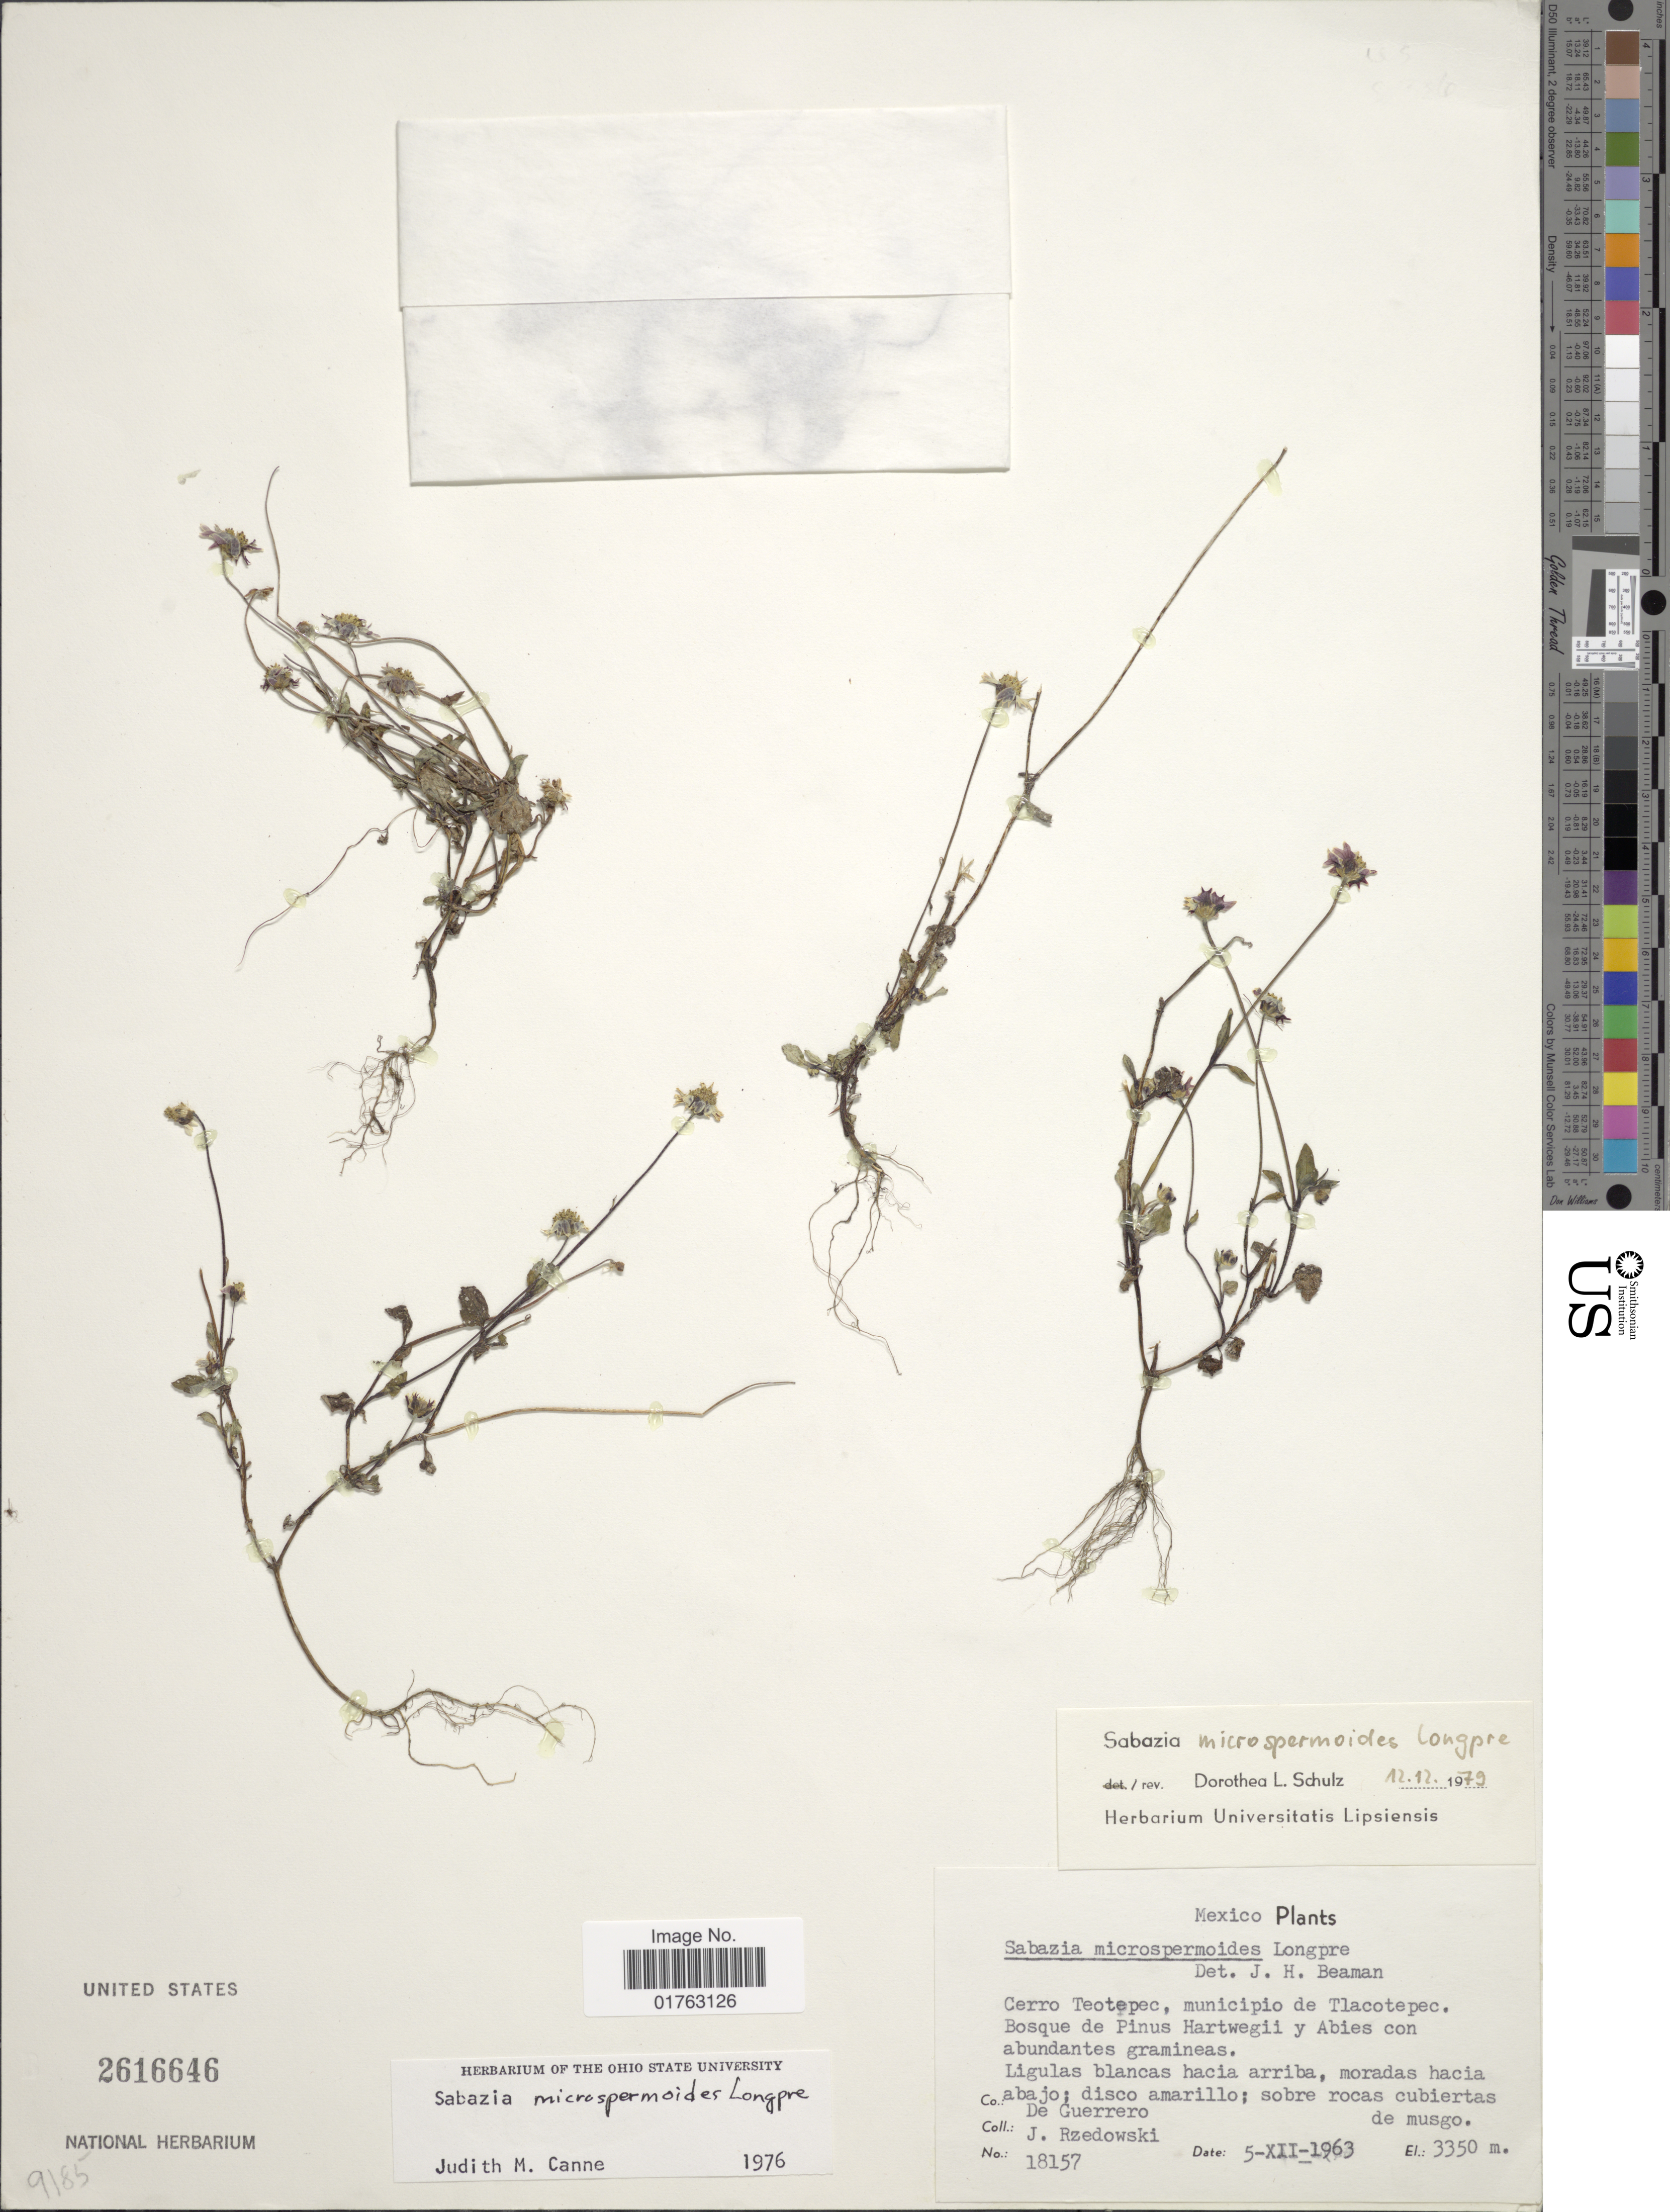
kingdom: Plantae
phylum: Tracheophyta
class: Magnoliopsida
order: Asterales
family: Asteraceae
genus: Sabazia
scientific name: Sabazia microspermoides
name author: Longpre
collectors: J. Rzedoswki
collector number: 18157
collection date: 1963-12-05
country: Mexico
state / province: Guerrero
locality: Cerro Teotepec, Municipio de Tlatcotepec, Bosque de Pinus Hartwegii y Abies con abundantes gramineas, de Guerrero de musgo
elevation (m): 3350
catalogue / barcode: US 2616646